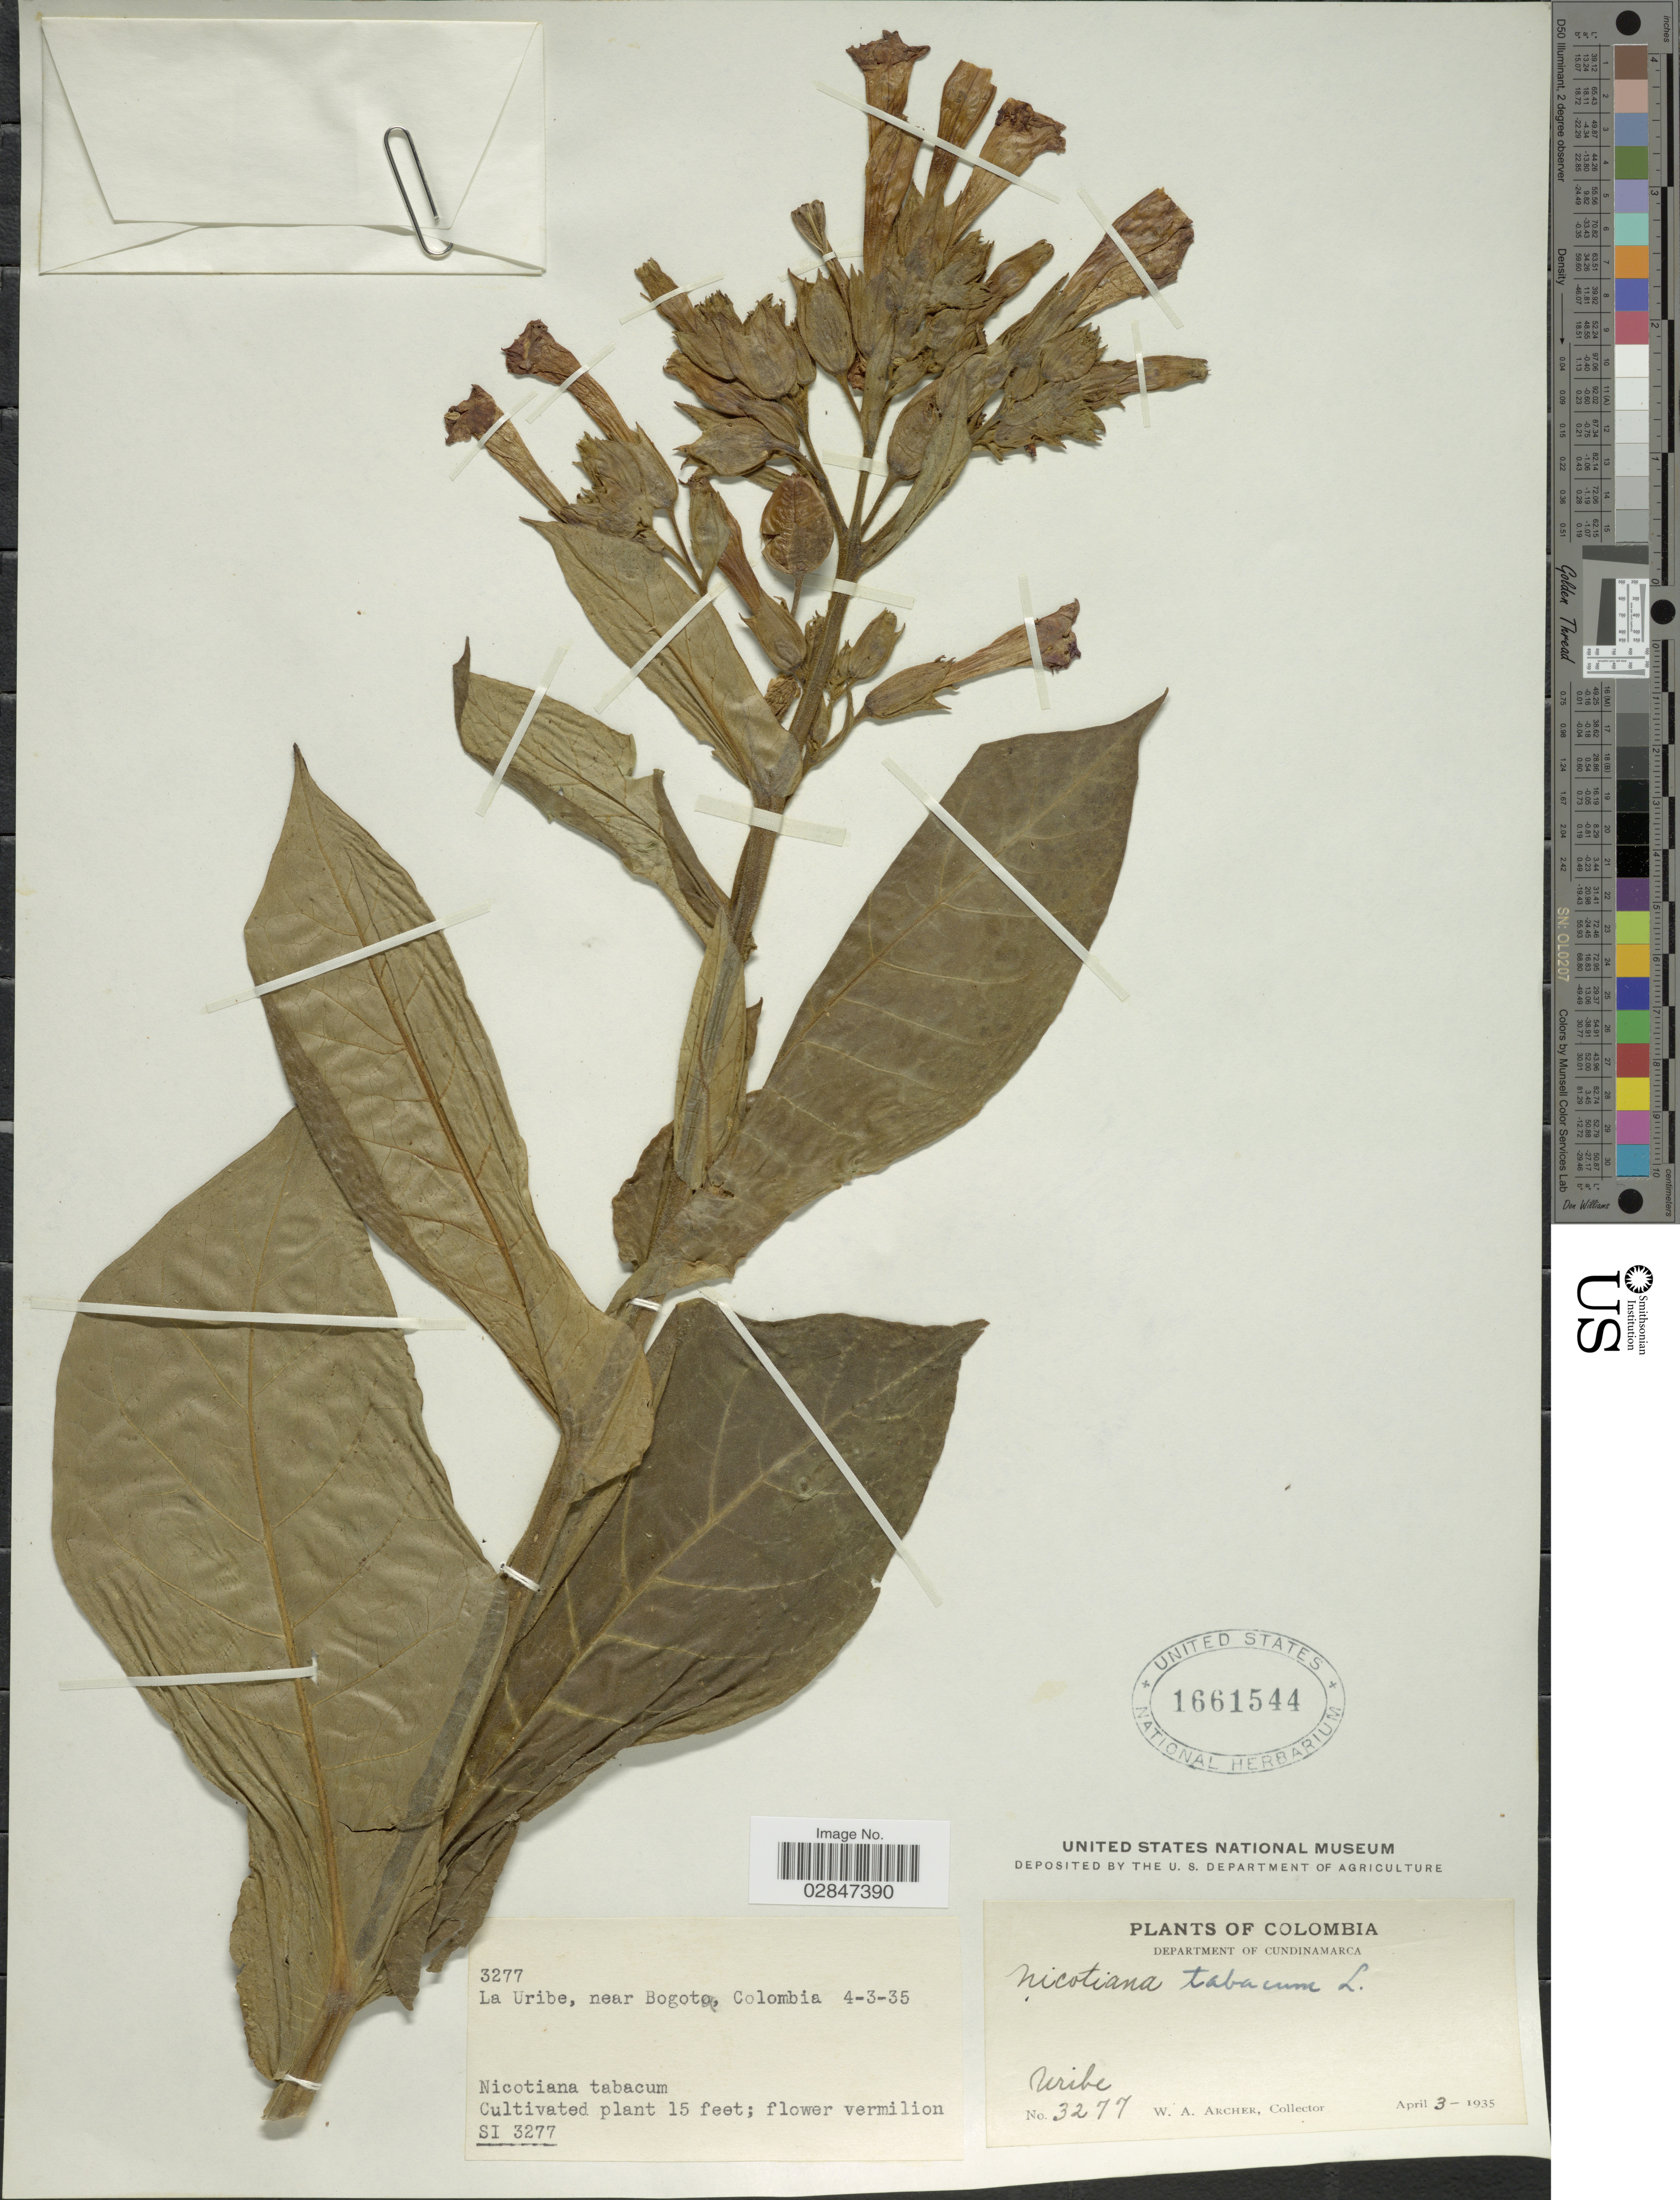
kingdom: Plantae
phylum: Tracheophyta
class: Magnoliopsida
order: Solanales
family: Solanaceae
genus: Nicotiana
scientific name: Nicotiana tabacum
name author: L.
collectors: W. A. Archer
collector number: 3277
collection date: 1935-04-03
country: Colombia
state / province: Cundinamarca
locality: Department of Cundinamarca, Uribe, La Uribe, near Bogota.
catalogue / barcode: US 1661544